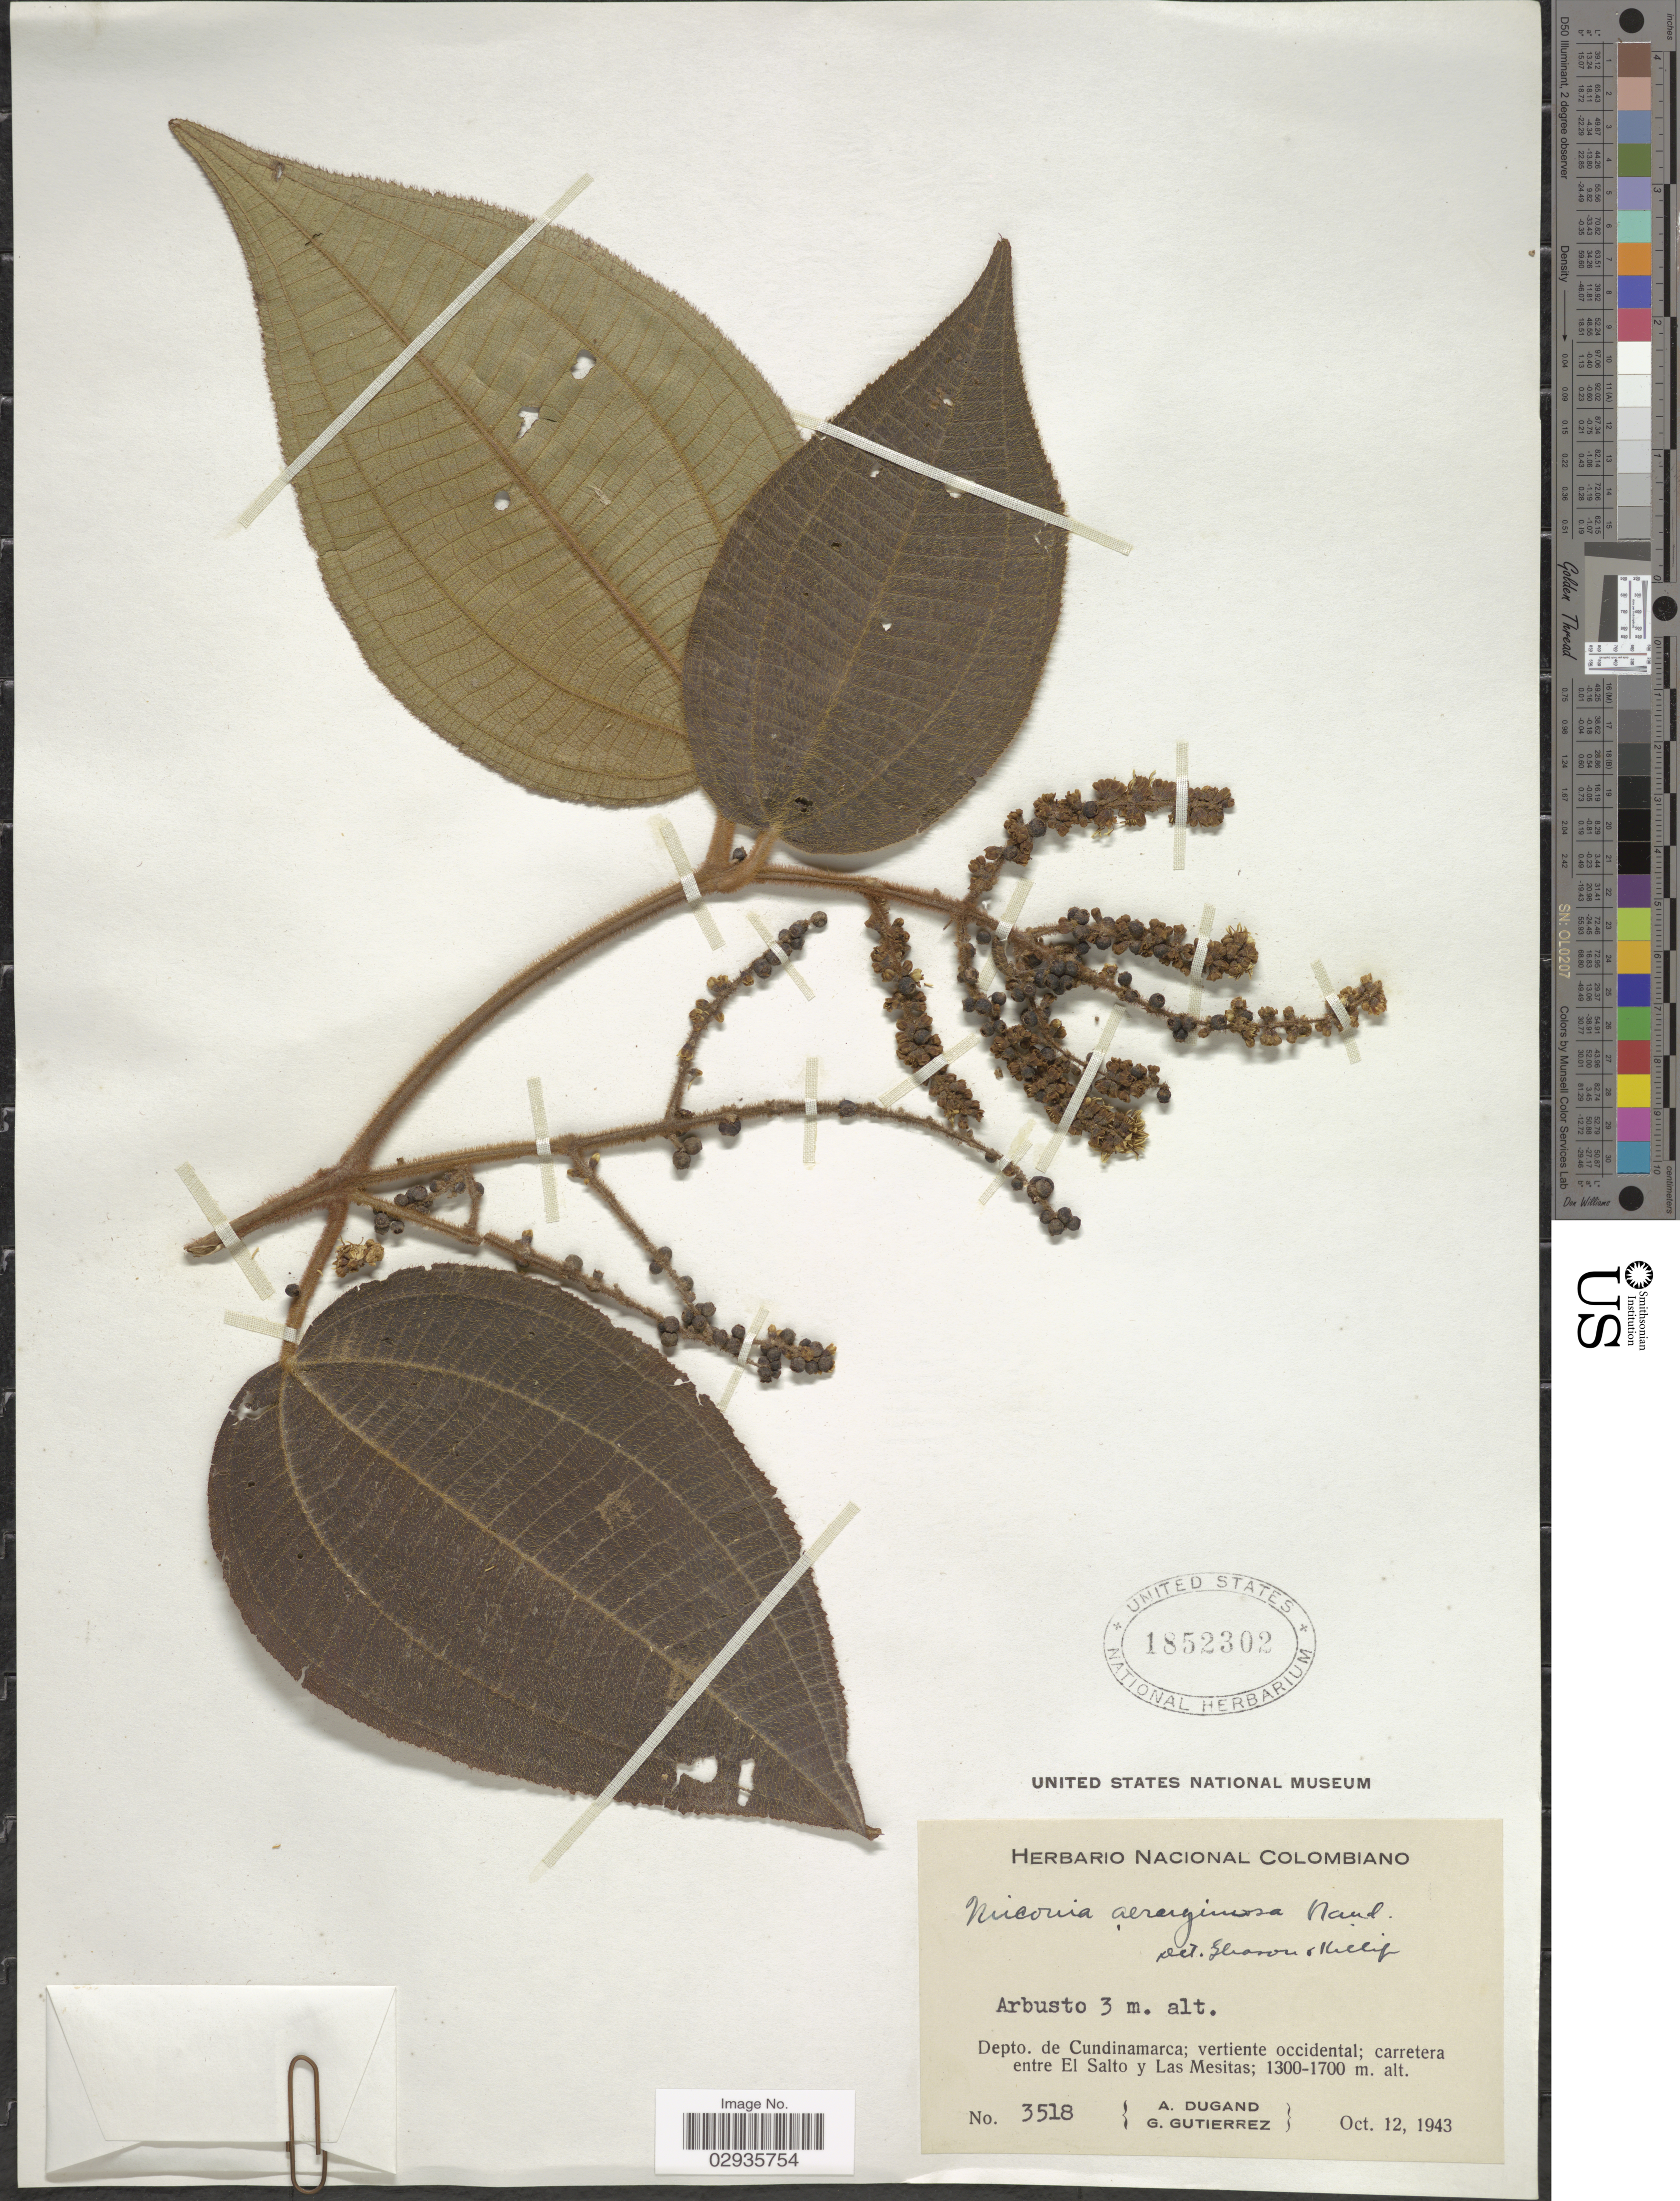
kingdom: Plantae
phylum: Tracheophyta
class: Magnoliopsida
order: Myrtales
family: Melastomataceae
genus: Miconia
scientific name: Miconia aeruginosa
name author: Naudin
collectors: A. Dugand & G. Gutierrez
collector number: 3518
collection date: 1943-10-12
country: Colombia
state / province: Cundinamarca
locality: Depto. de Cundinamarca; vertiente occidental; carretera entre El Salto y Las Mesitas.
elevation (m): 1300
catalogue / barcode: US 1852302